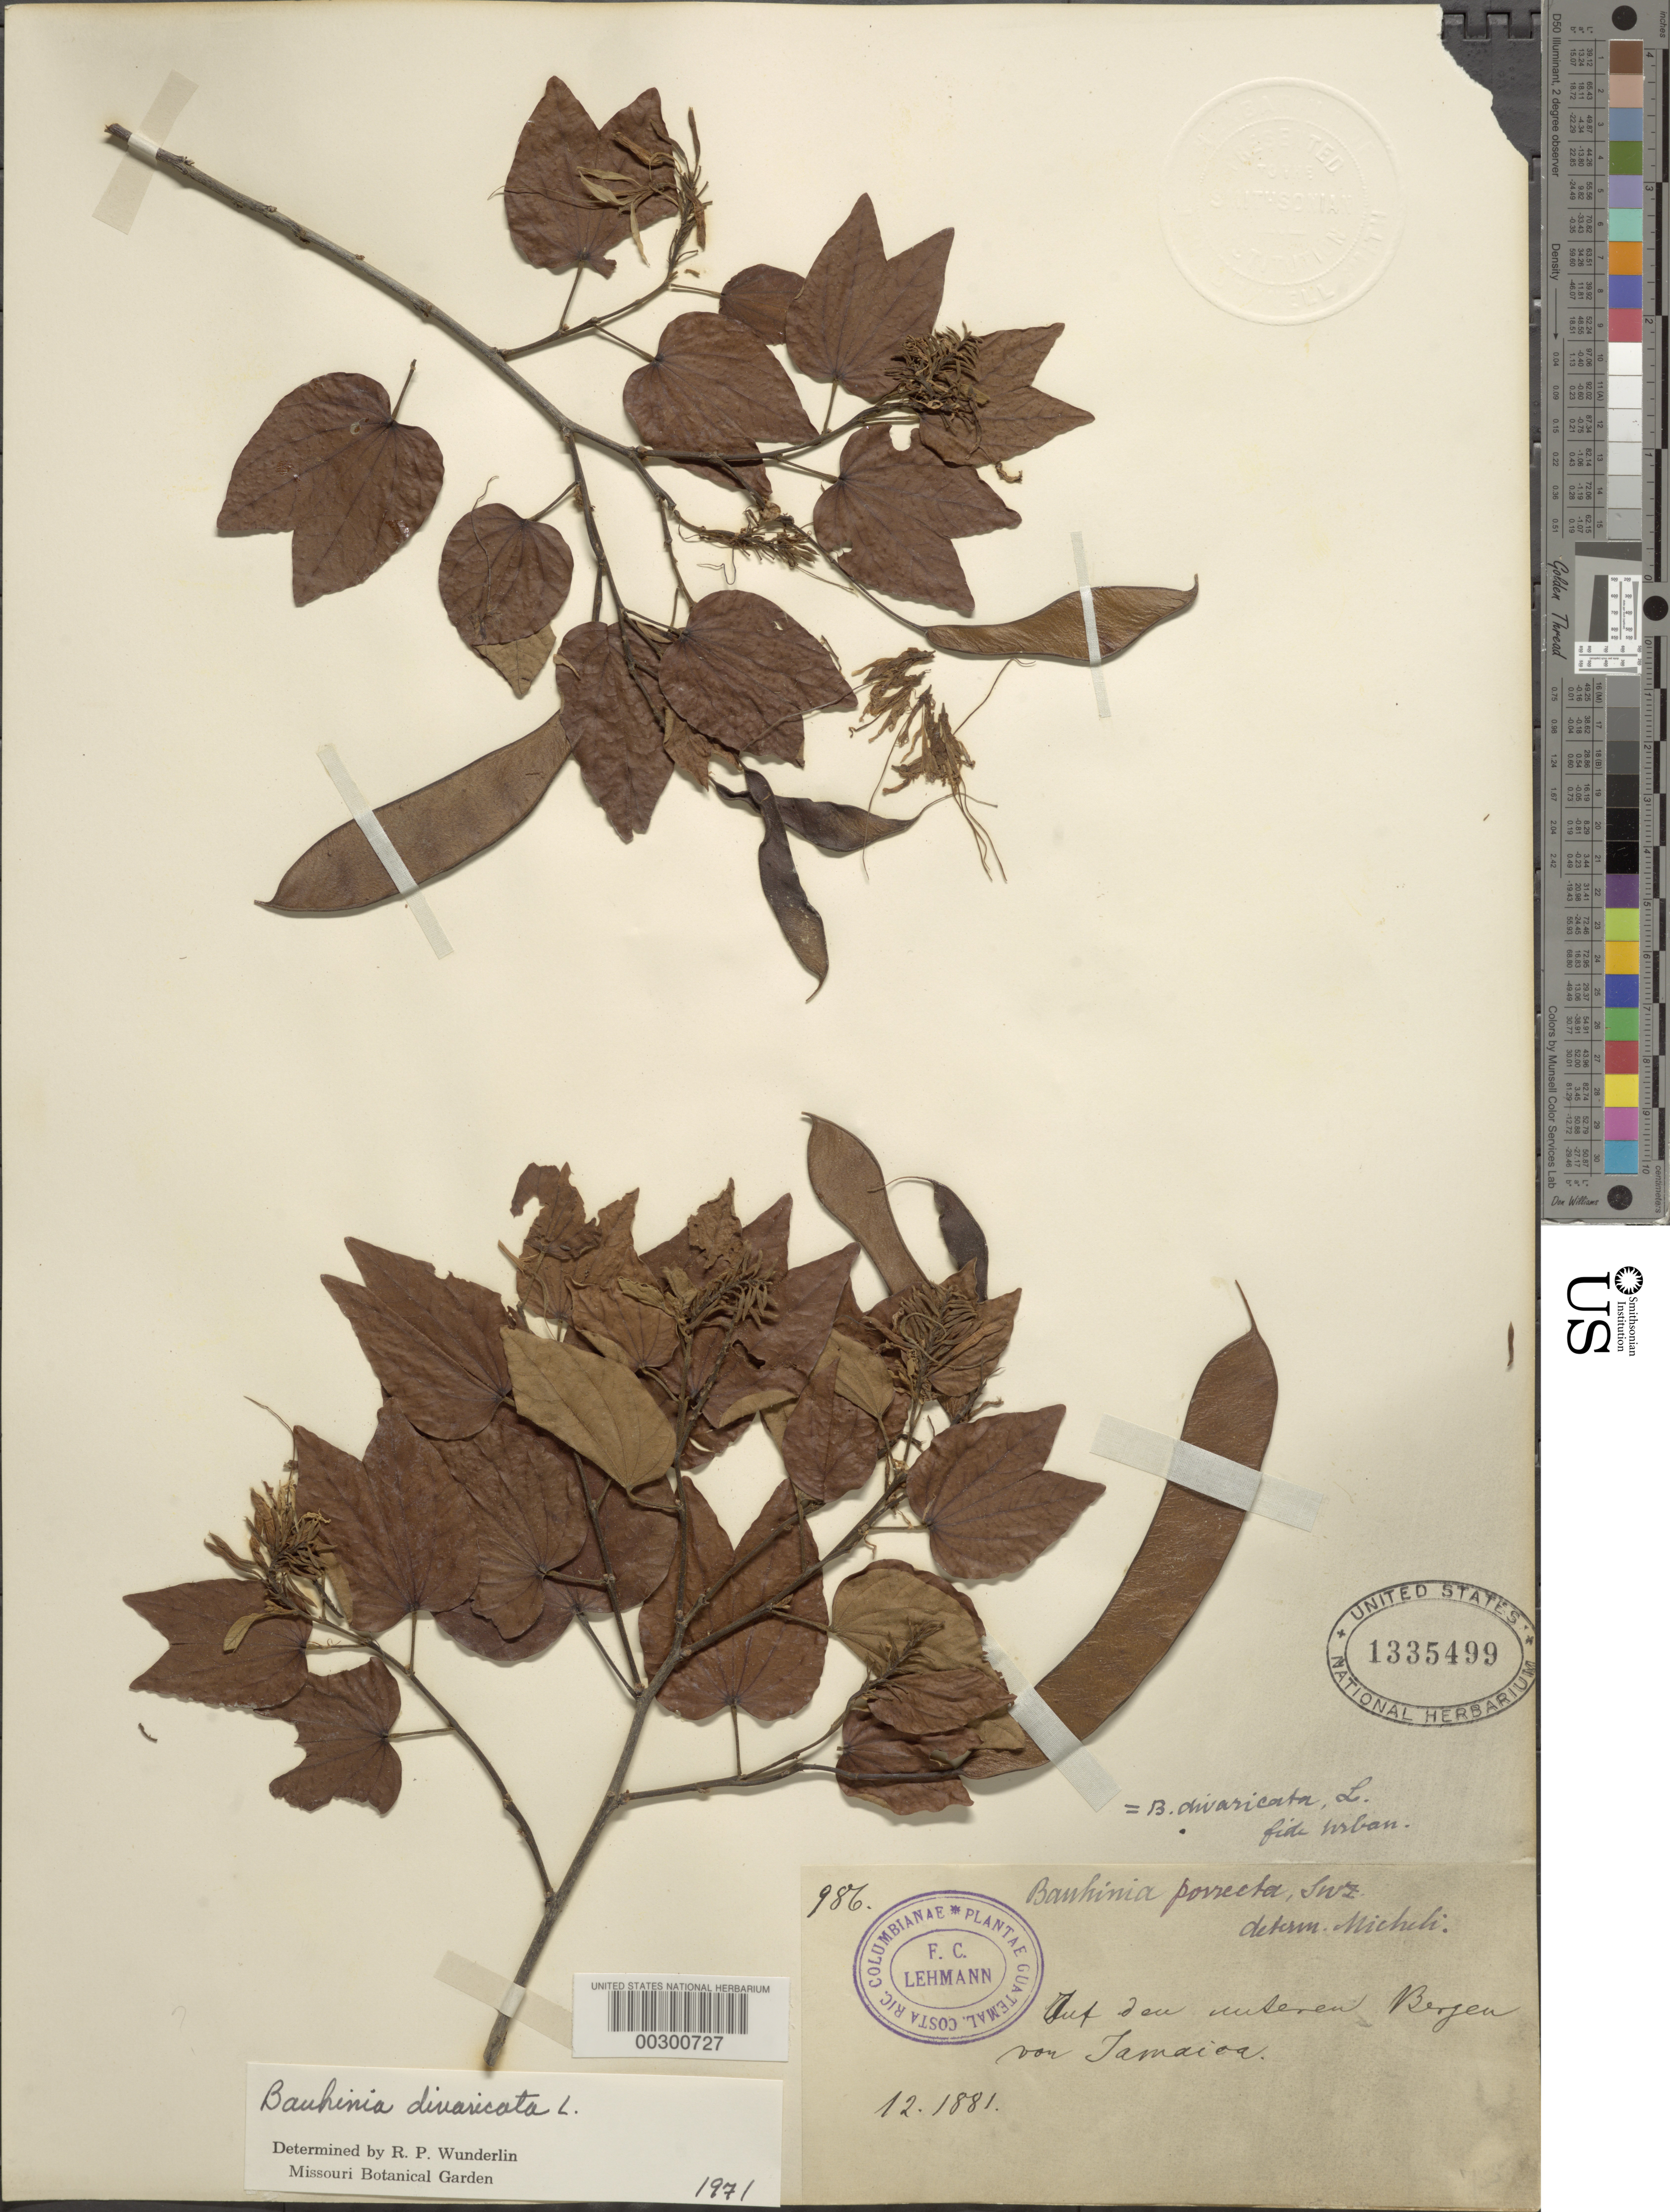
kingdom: Plantae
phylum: Tracheophyta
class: Magnoliopsida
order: Fabales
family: Fabaceae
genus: Bauhinia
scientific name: Bauhinia divaricata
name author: L.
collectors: F. C. Lehmann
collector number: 986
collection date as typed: Dec 1881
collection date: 1881-12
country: Jamaica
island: Greater Antilles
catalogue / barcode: US 1335499